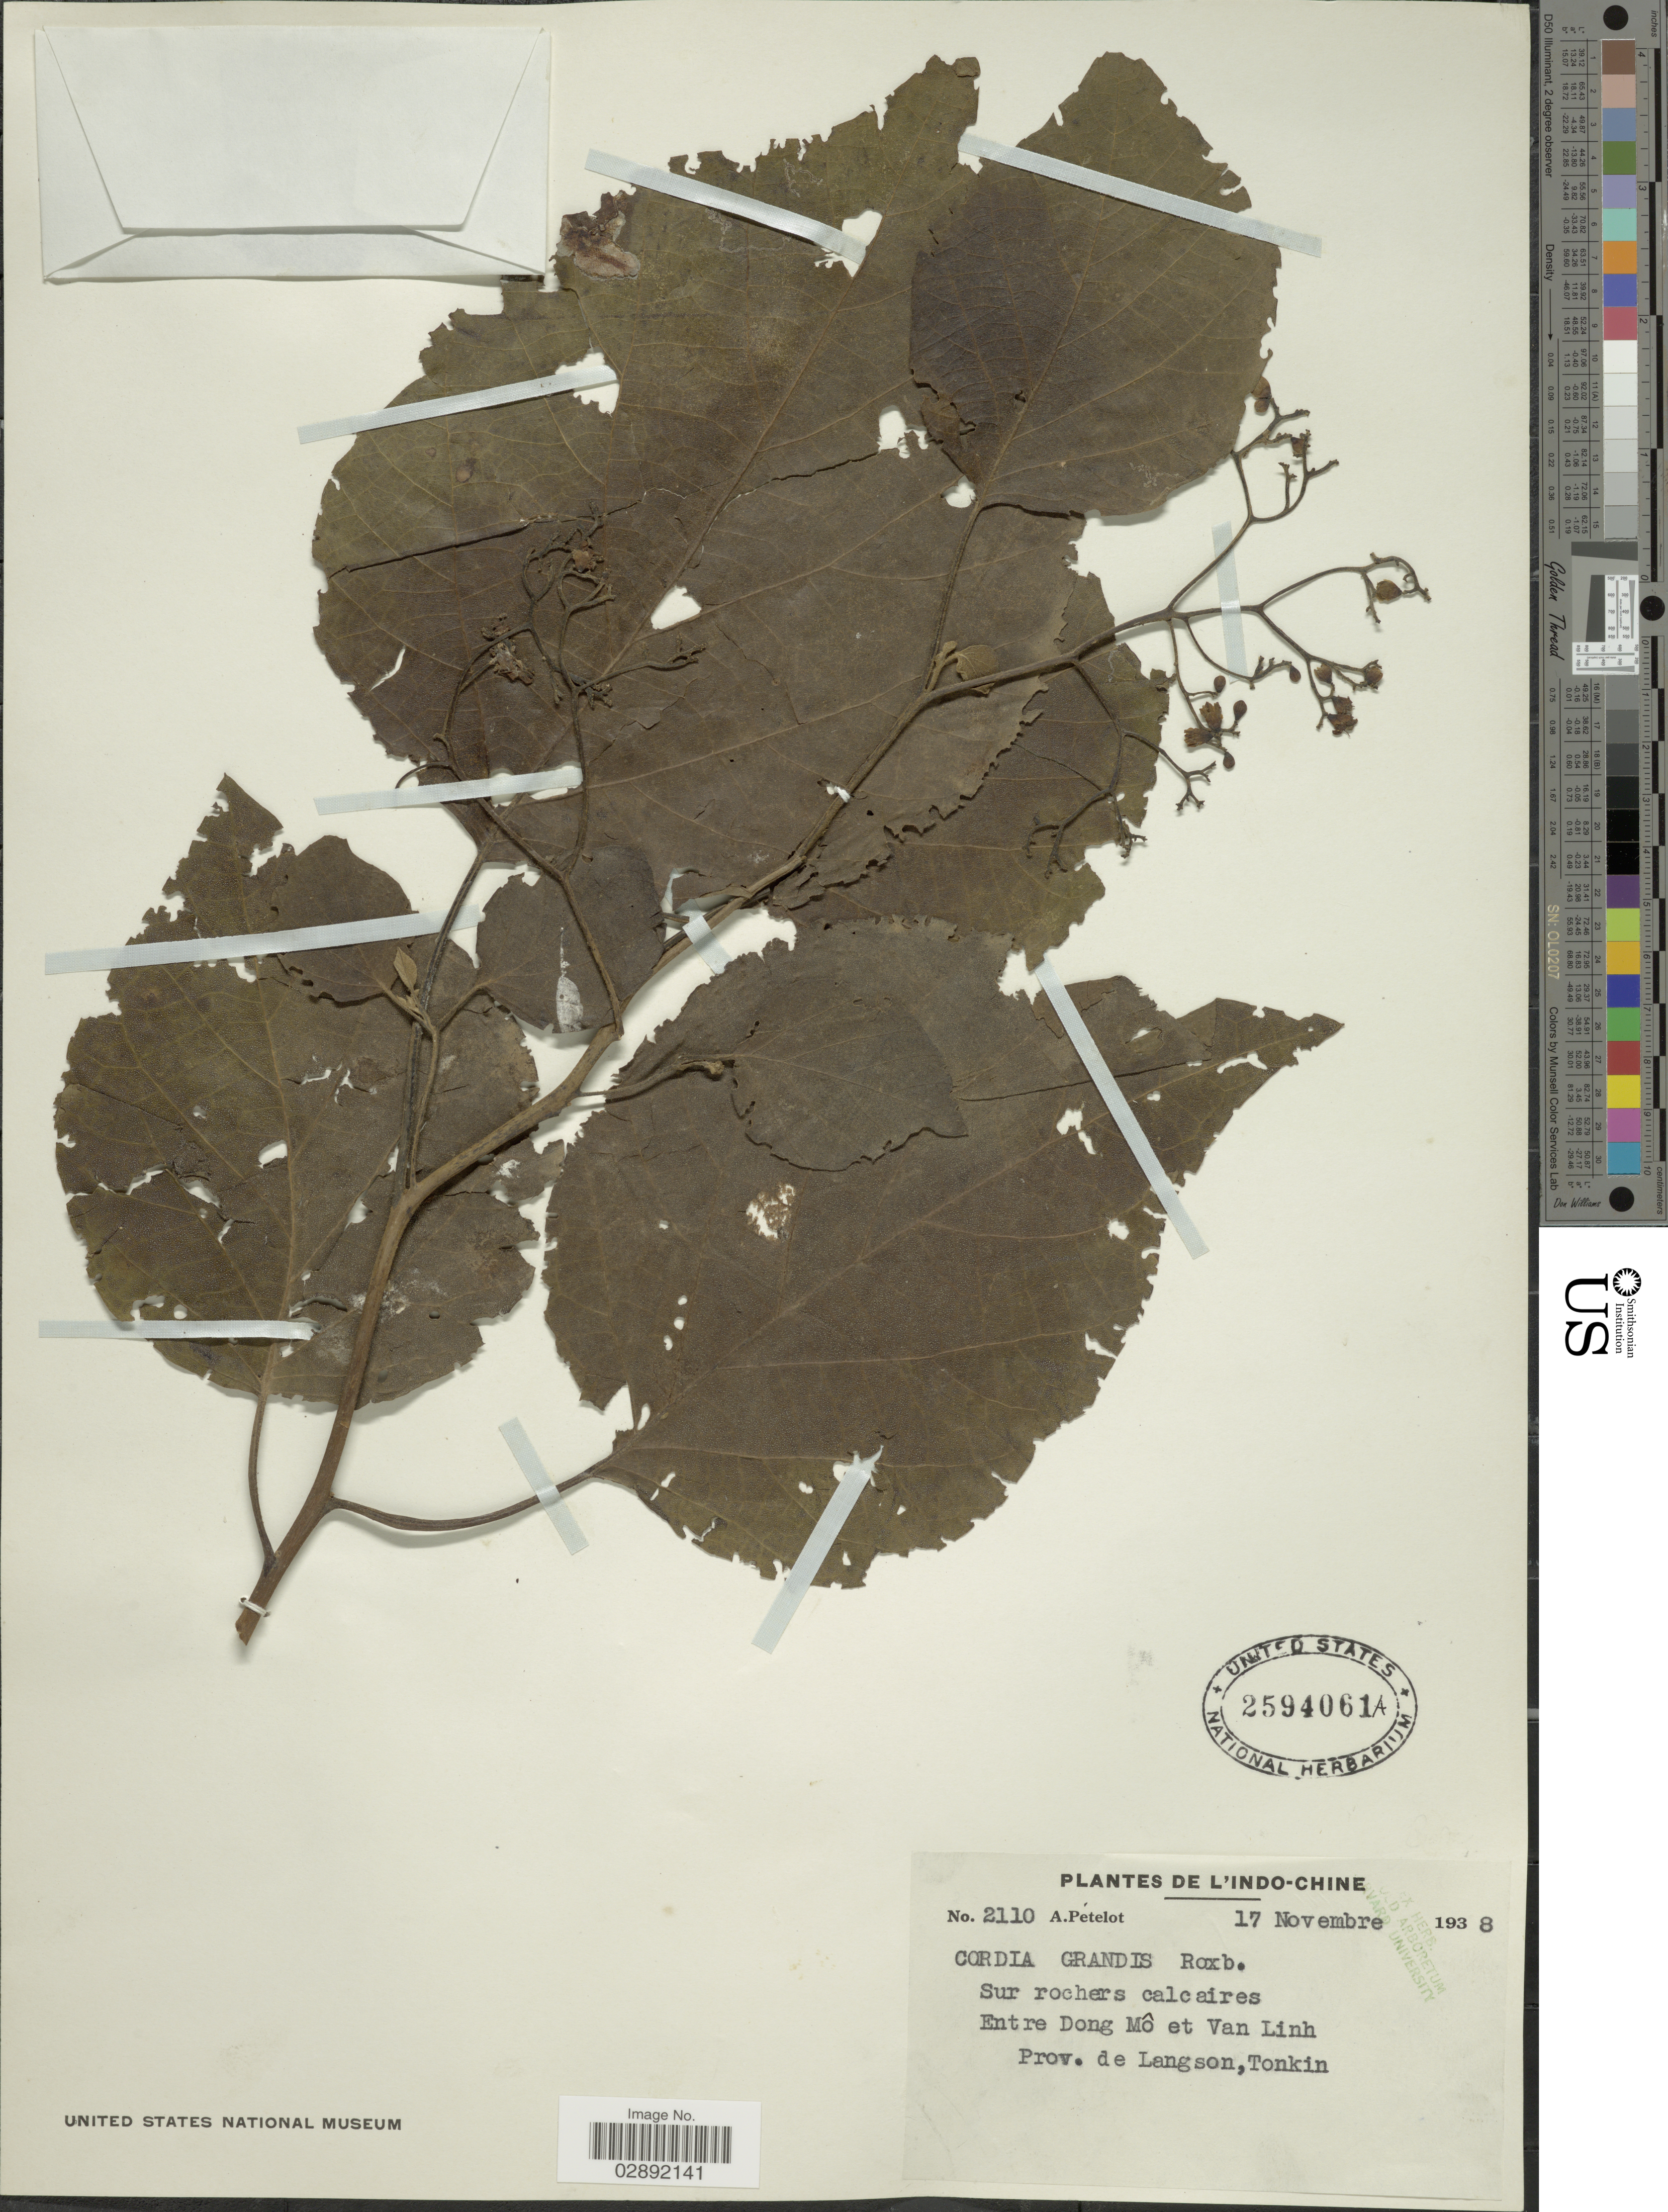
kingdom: Plantae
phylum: Tracheophyta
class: Magnoliopsida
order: Boraginales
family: Cordiaceae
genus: Cordia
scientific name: Cordia grandis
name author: Roxb.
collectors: A. Petelot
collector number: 2110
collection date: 1938-11-17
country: Vietnam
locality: Indo-Chine. Entre Dong Mô et Van Linh. Prov. de Langson, Tonkin.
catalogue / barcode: US 2594061A